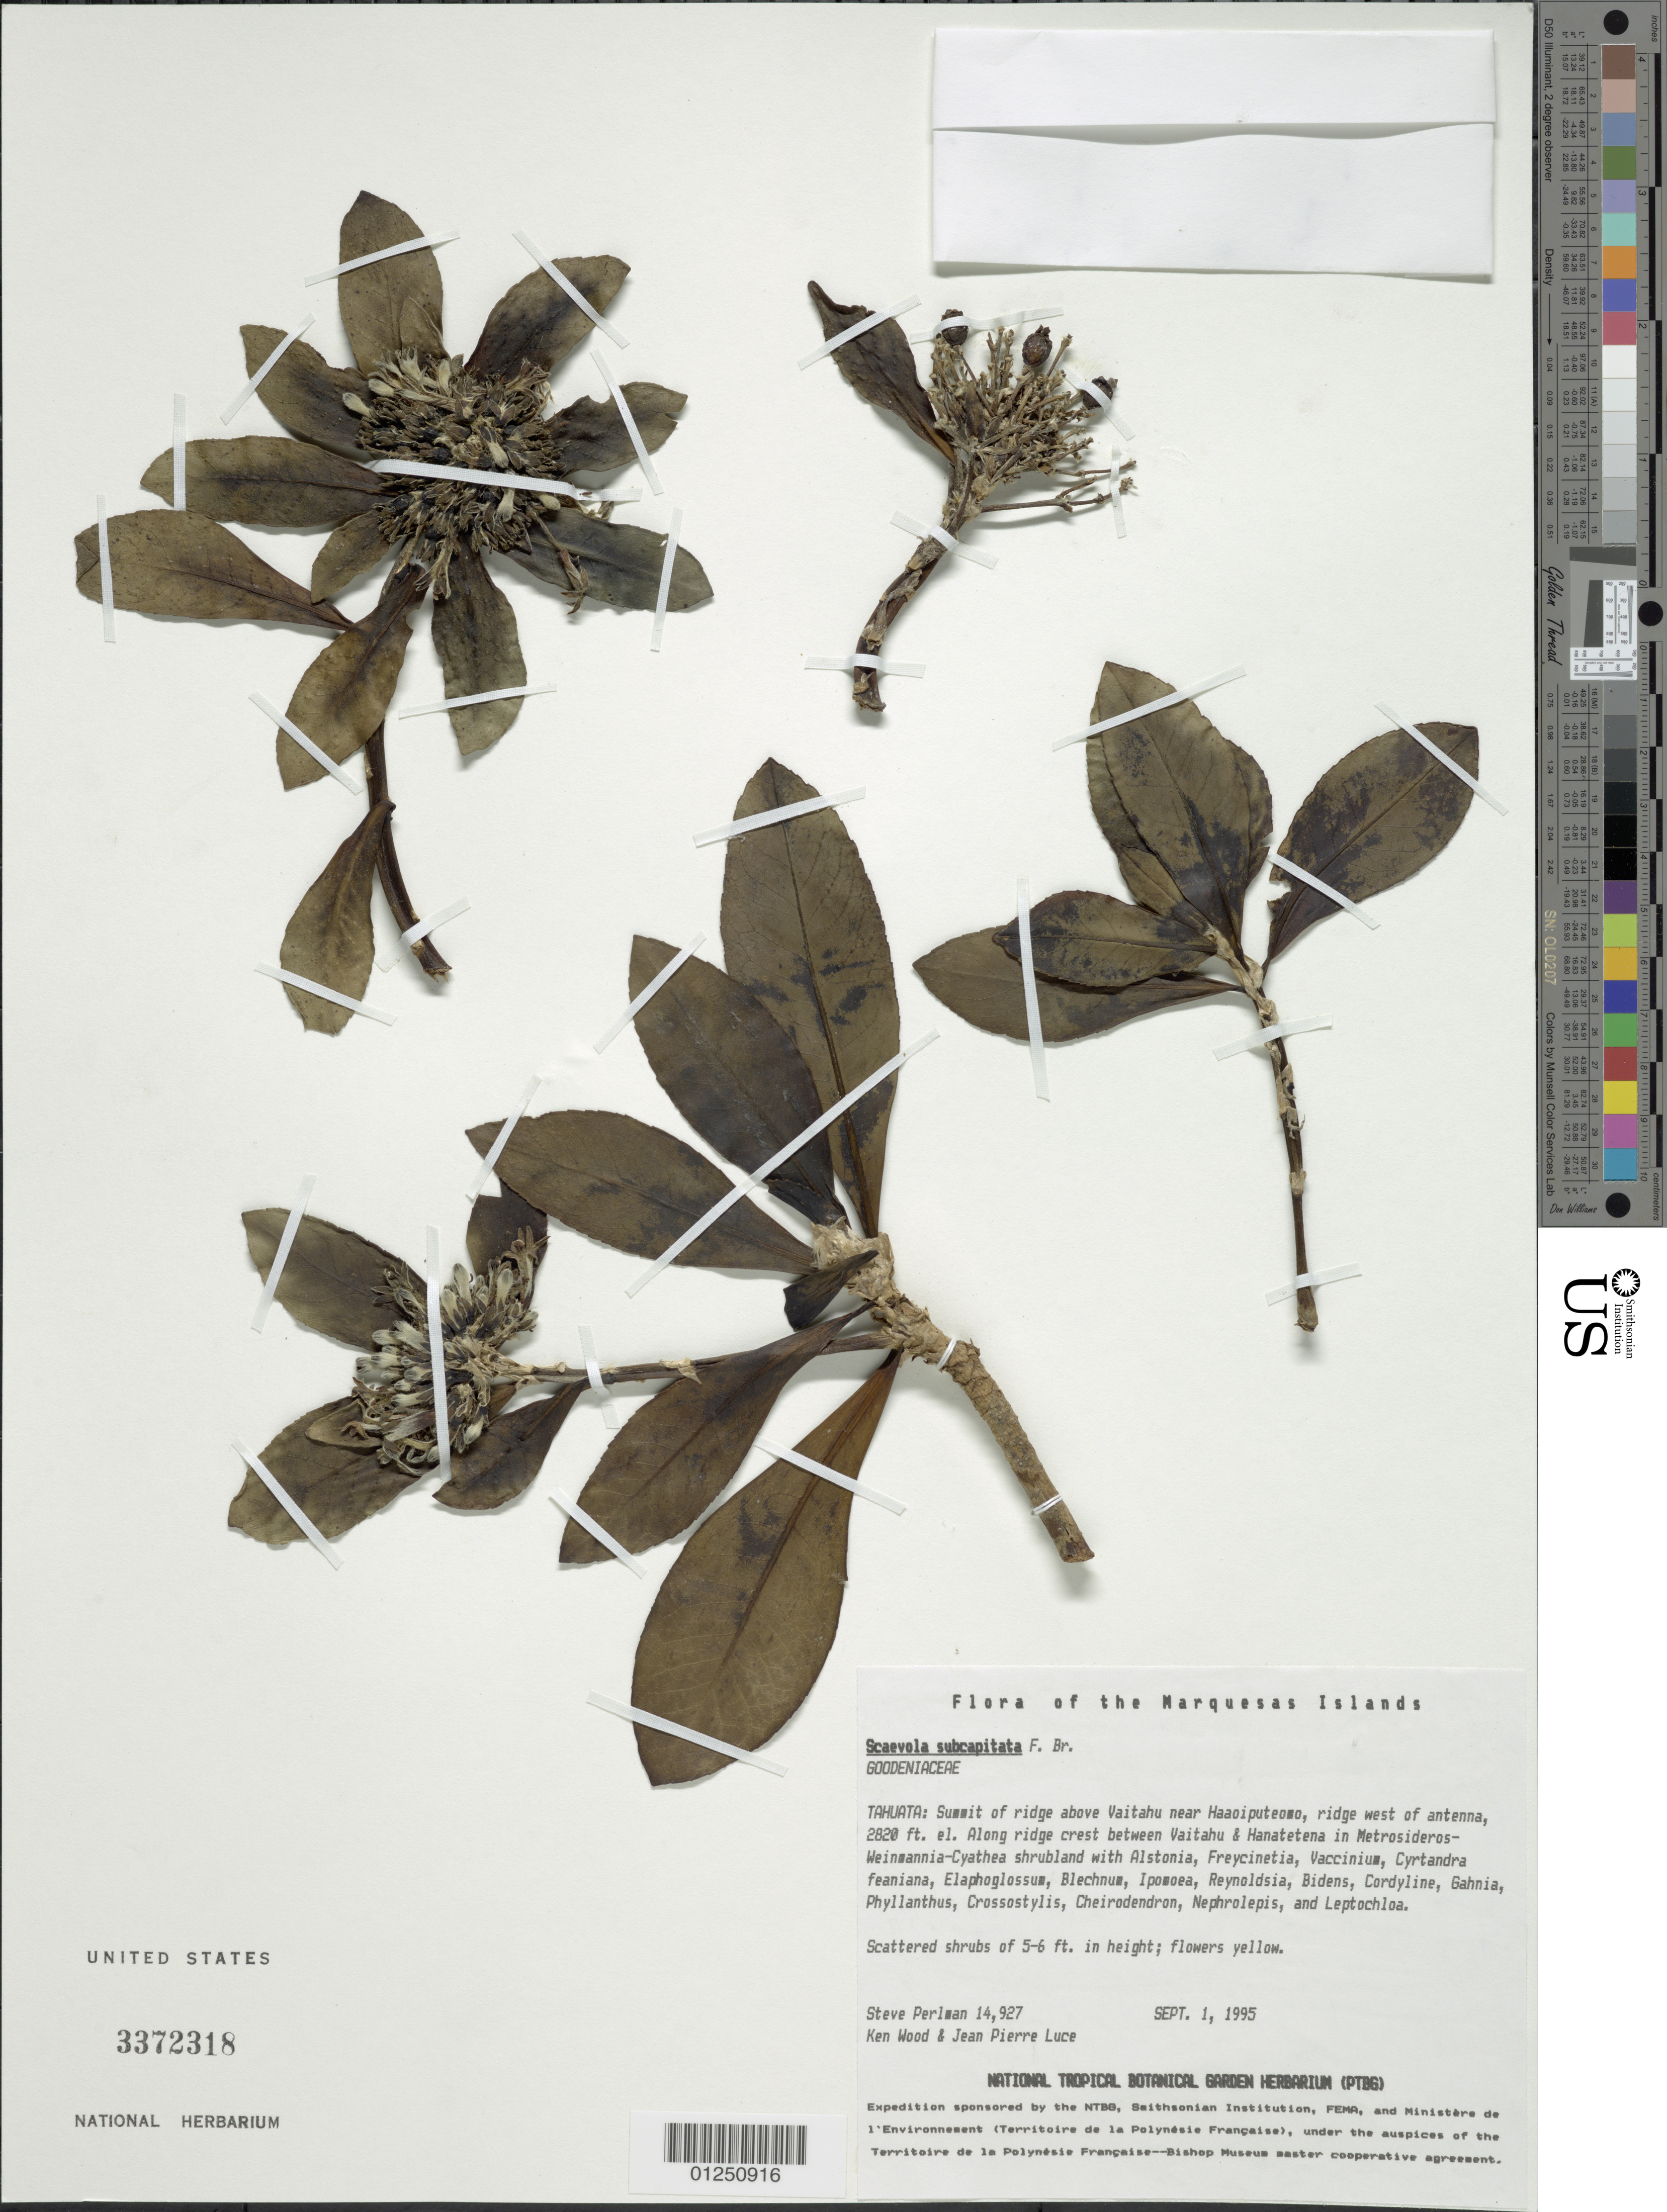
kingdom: Plantae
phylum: Tracheophyta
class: Magnoliopsida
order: Asterales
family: Goodeniaceae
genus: Scaevola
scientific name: Scaevola subcapitata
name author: F. Br.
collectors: S. P. Perlman, K. R. Wood & J. Luce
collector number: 14927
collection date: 1995-09-01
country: French Polynesia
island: Tahuata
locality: Summit of ridge above Vaitahu, near Haaoiputeomo, on ridge near antenna, along ridge crest between Vaitahu & Hanatetena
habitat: In Metrosideros - Weinmannia - Cyathea shrubland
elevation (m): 860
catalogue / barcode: US 3372318